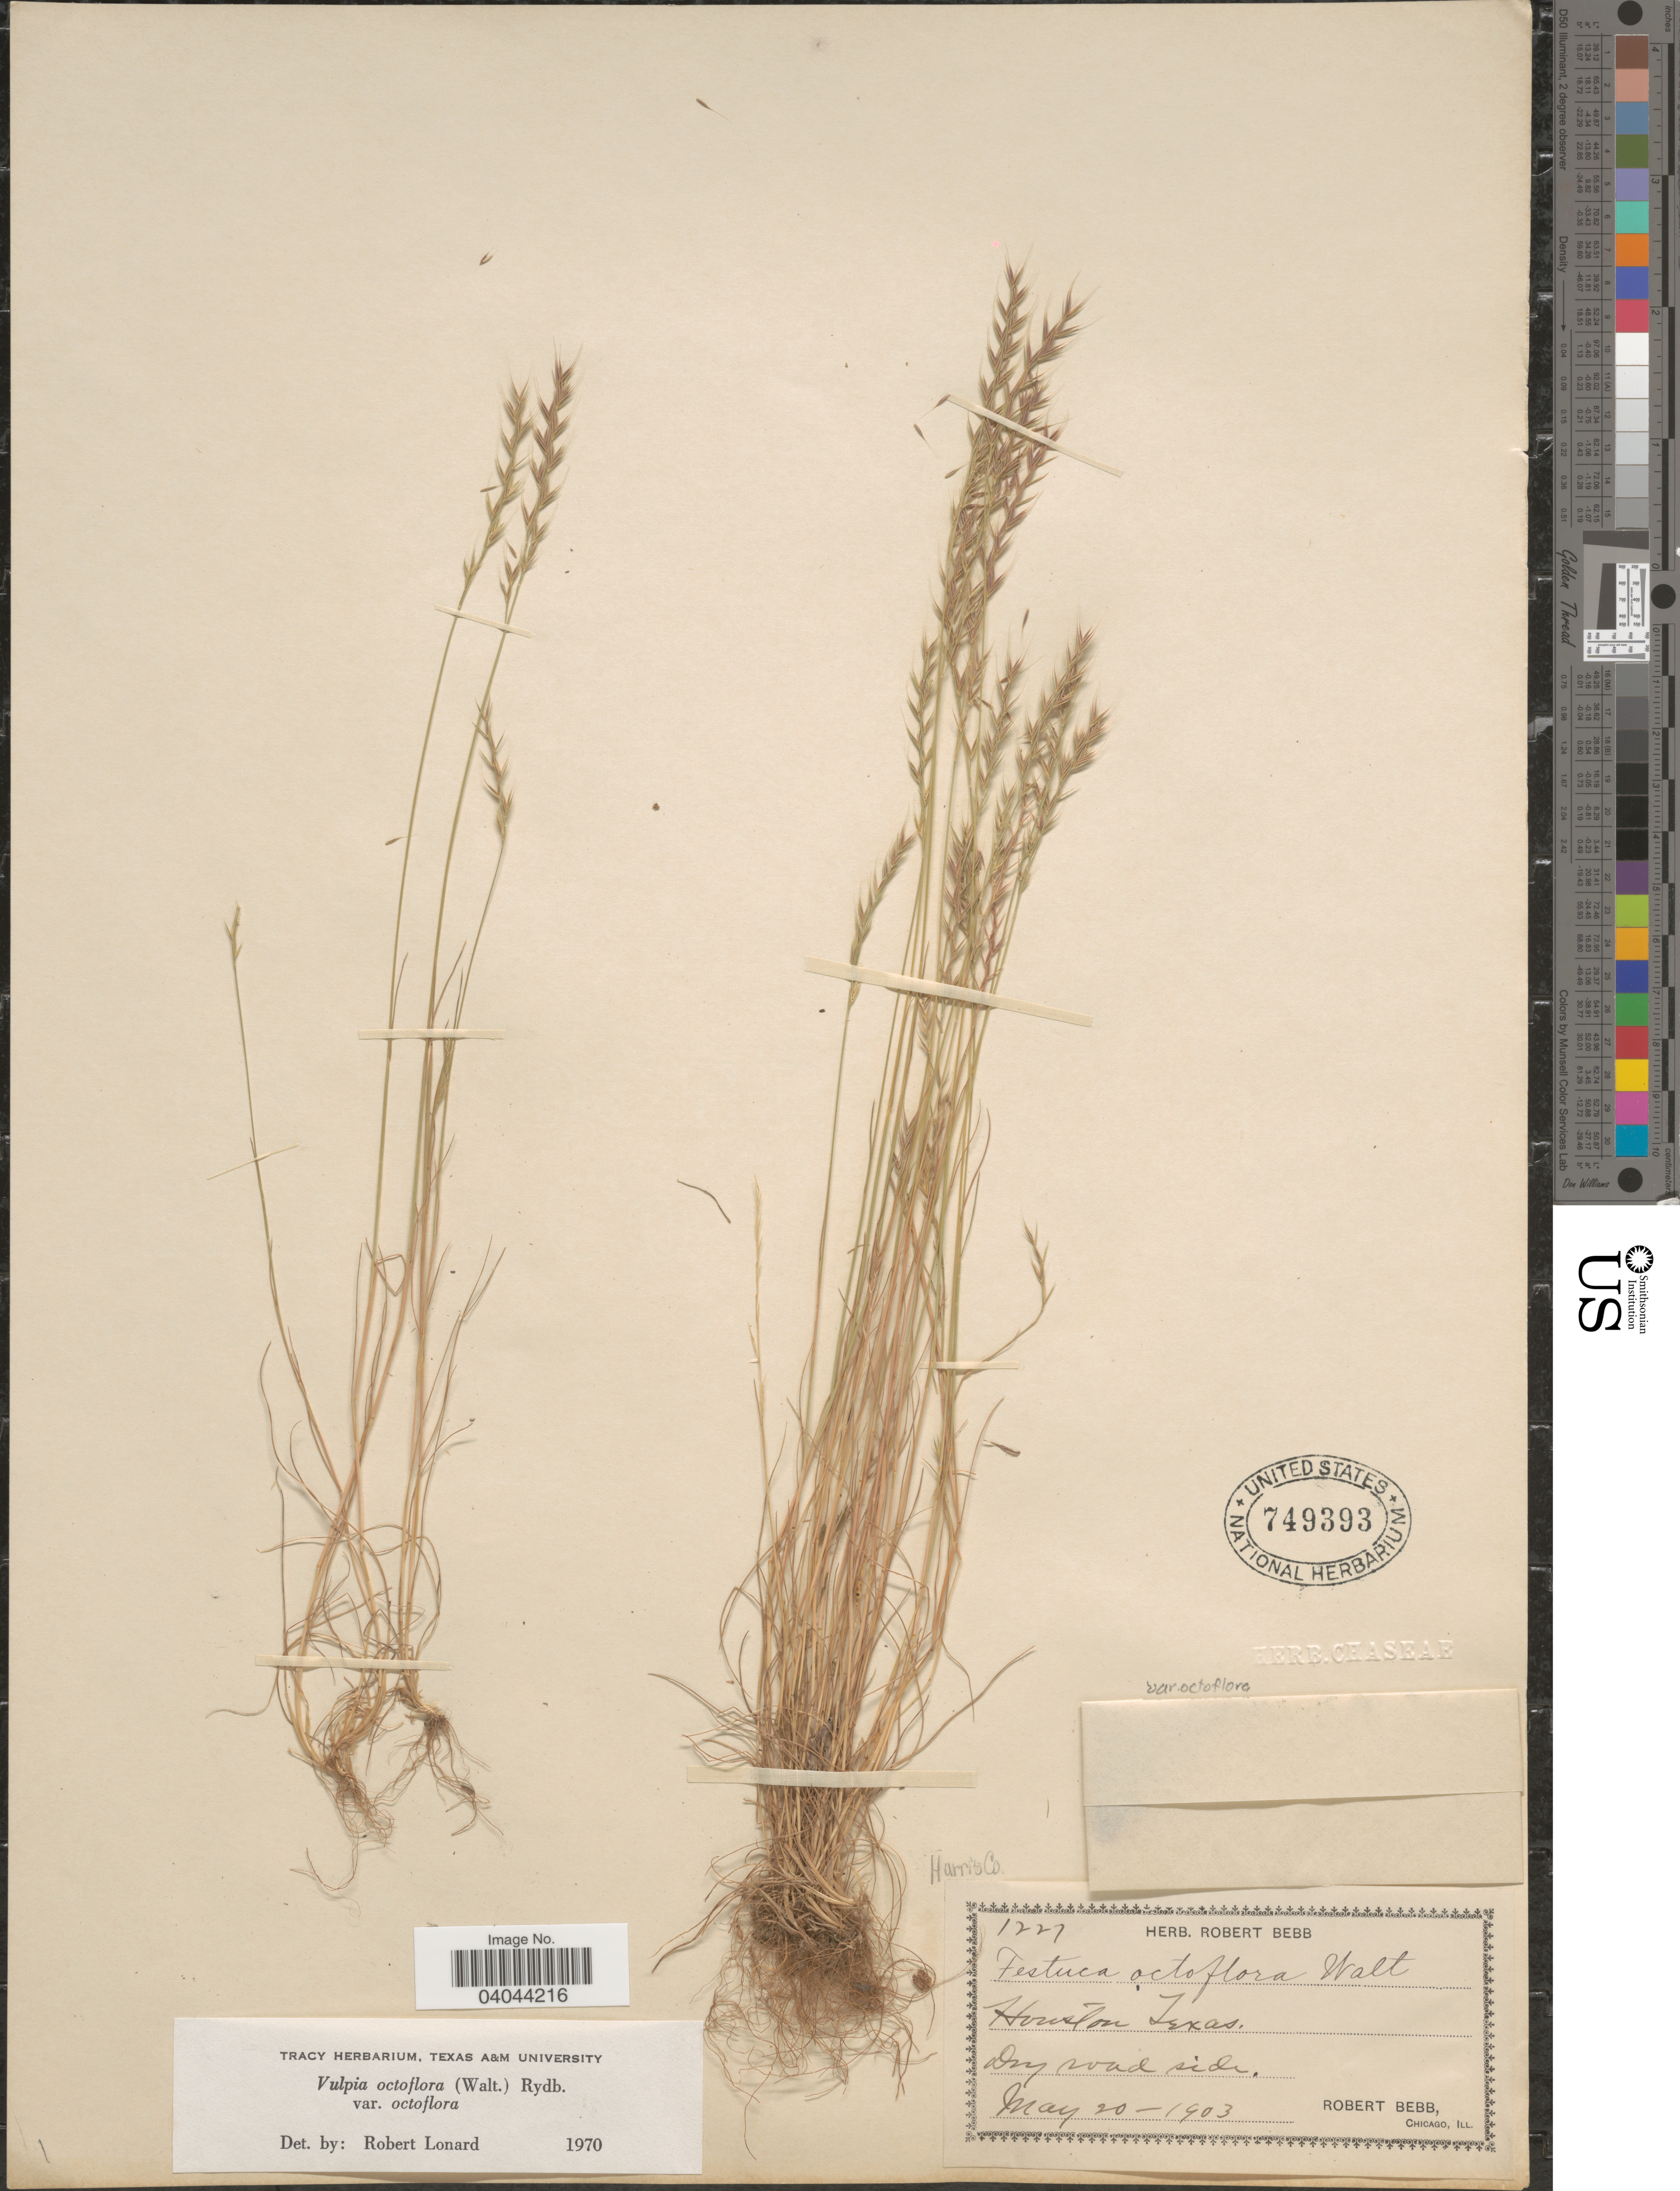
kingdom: Plantae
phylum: Tracheophyta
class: Liliopsida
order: Poales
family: Poaceae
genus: Festuca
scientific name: Festuca octoflora var. octoflora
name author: Walter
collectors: R. Bebb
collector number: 1227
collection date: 1903-05-20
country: United States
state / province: Texas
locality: Harris Co. Houston.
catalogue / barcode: US 749393